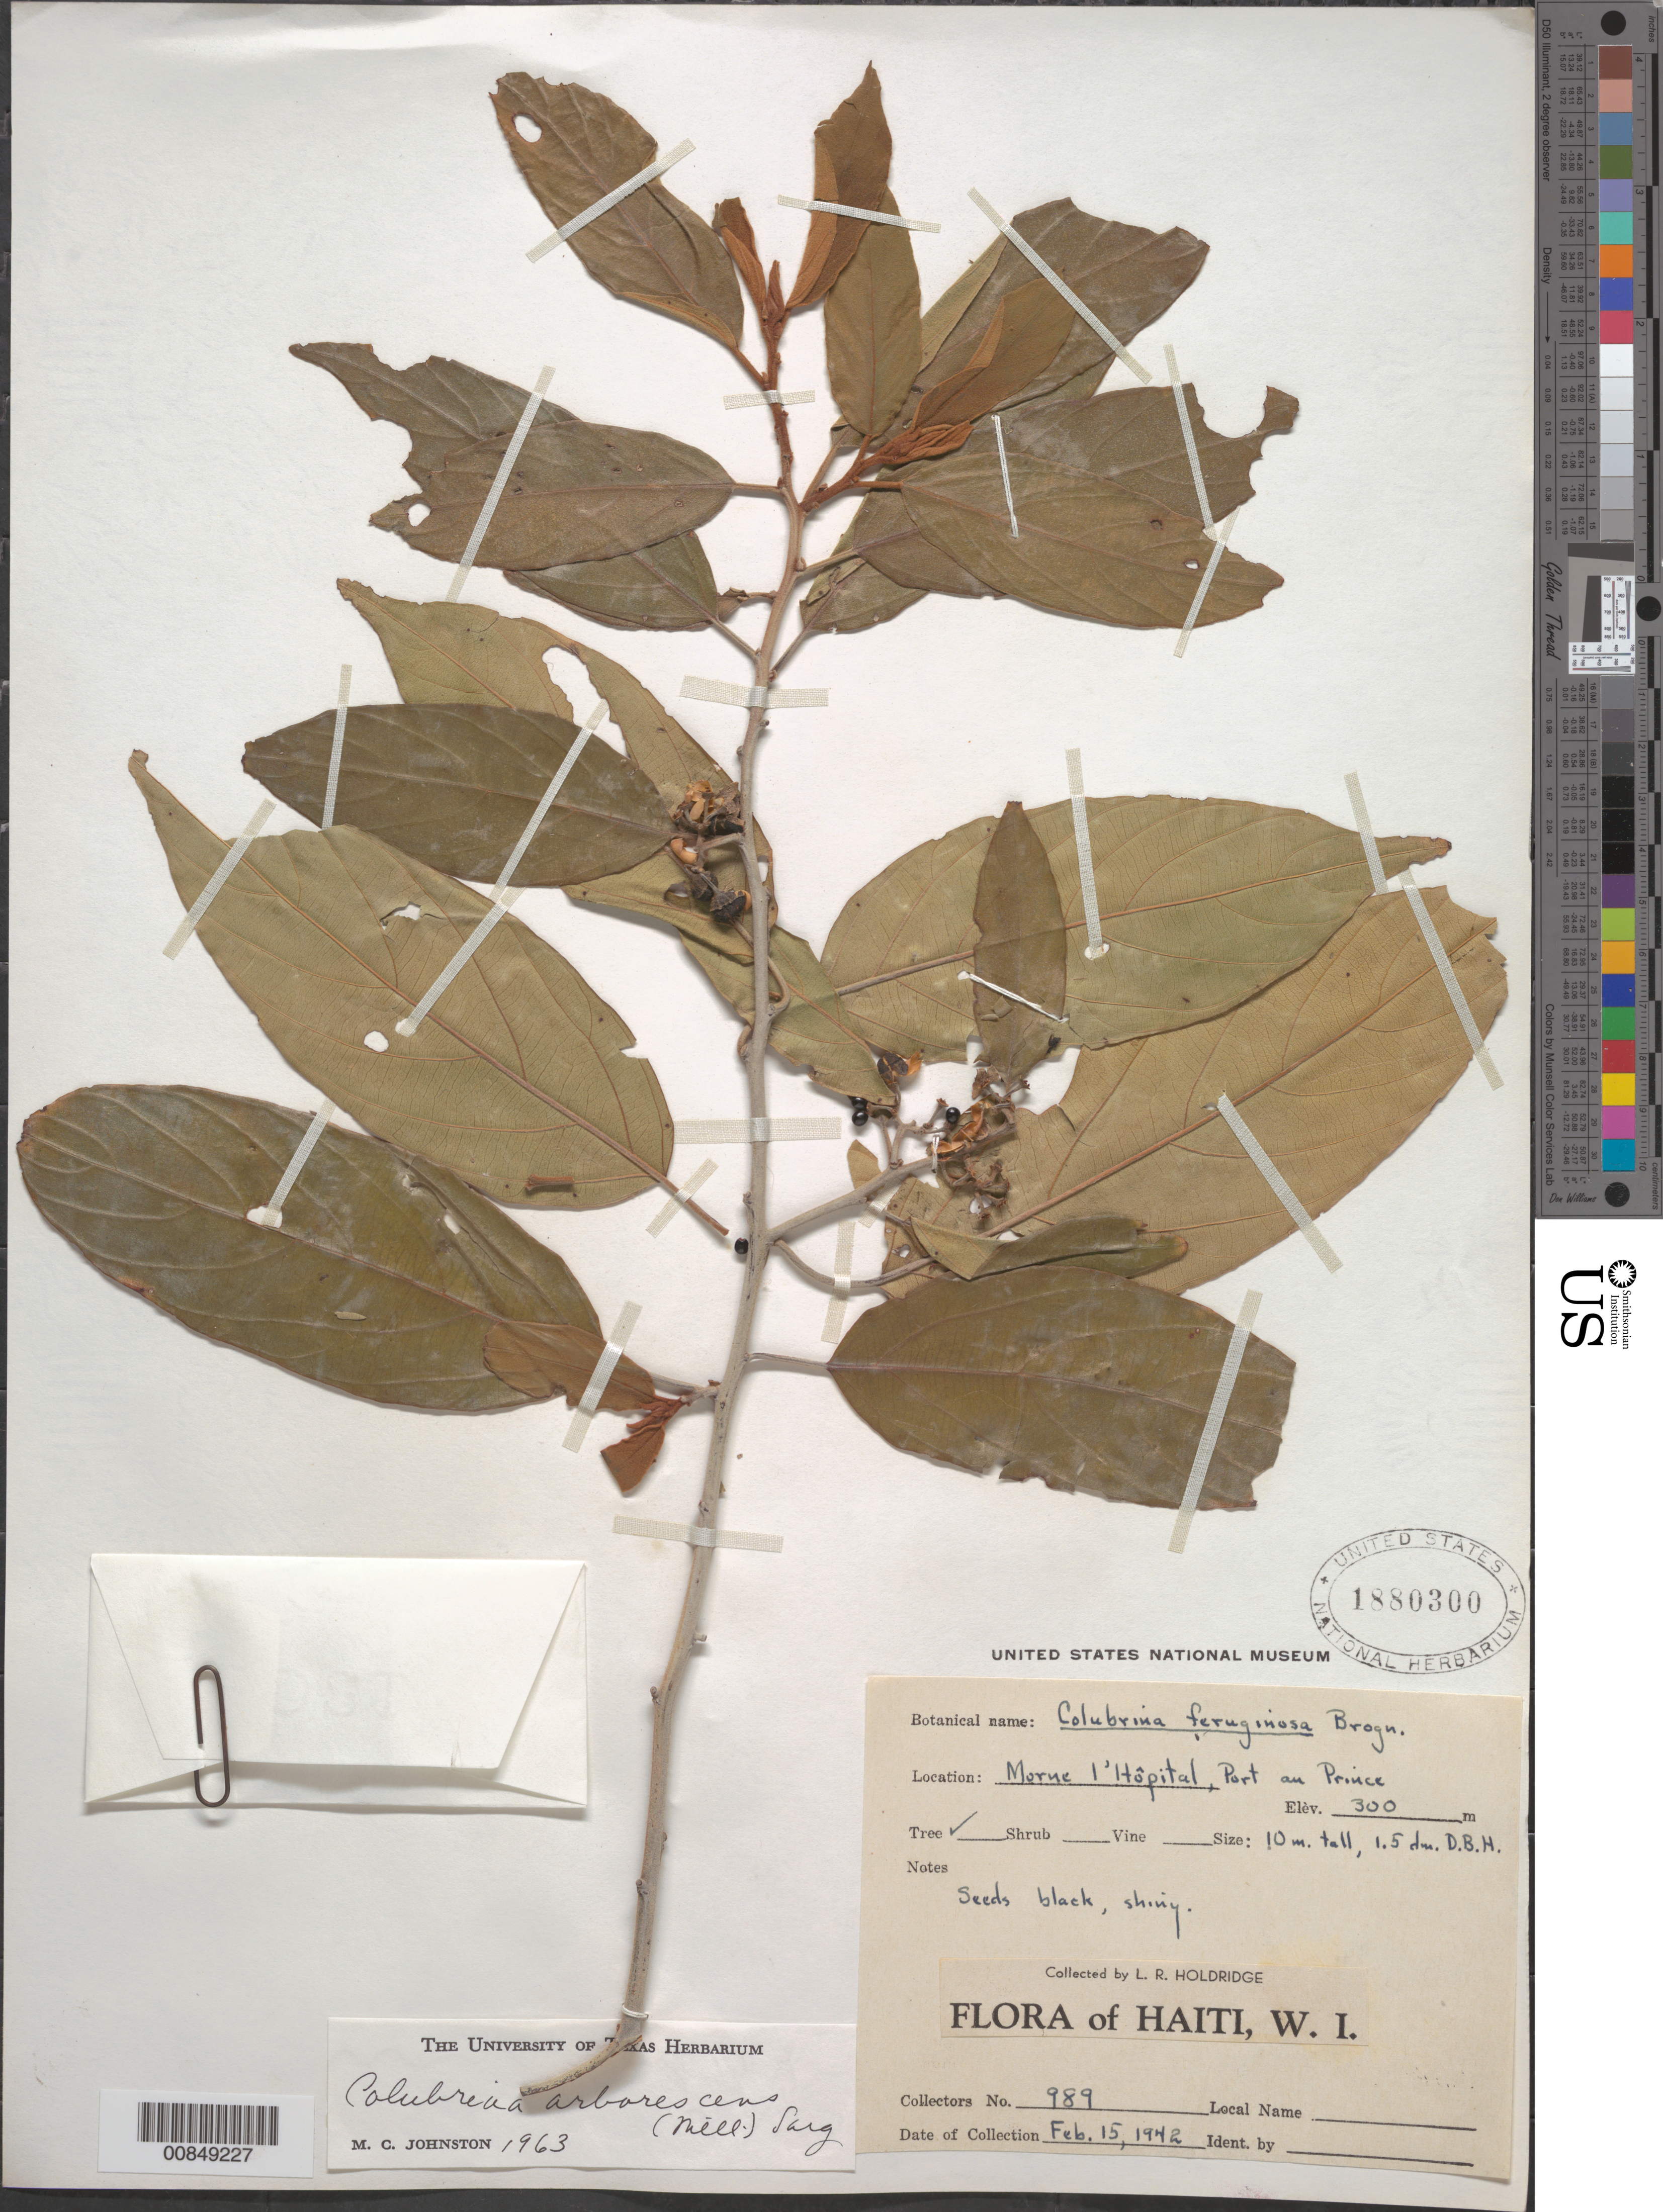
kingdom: Plantae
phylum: Tracheophyta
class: Magnoliopsida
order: Rosales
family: Rhamnaceae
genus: Colubrina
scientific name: Colubrina arborescens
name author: (Mill.) Sarg.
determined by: Johnston, Marshall C.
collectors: L. Holdridge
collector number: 989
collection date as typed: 15 Feb 1942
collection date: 1942-02-15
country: Haiti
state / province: Ouest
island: Hispaniola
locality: Morne l'Hôpital, Port-au-Prince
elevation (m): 300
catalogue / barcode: US 1880300